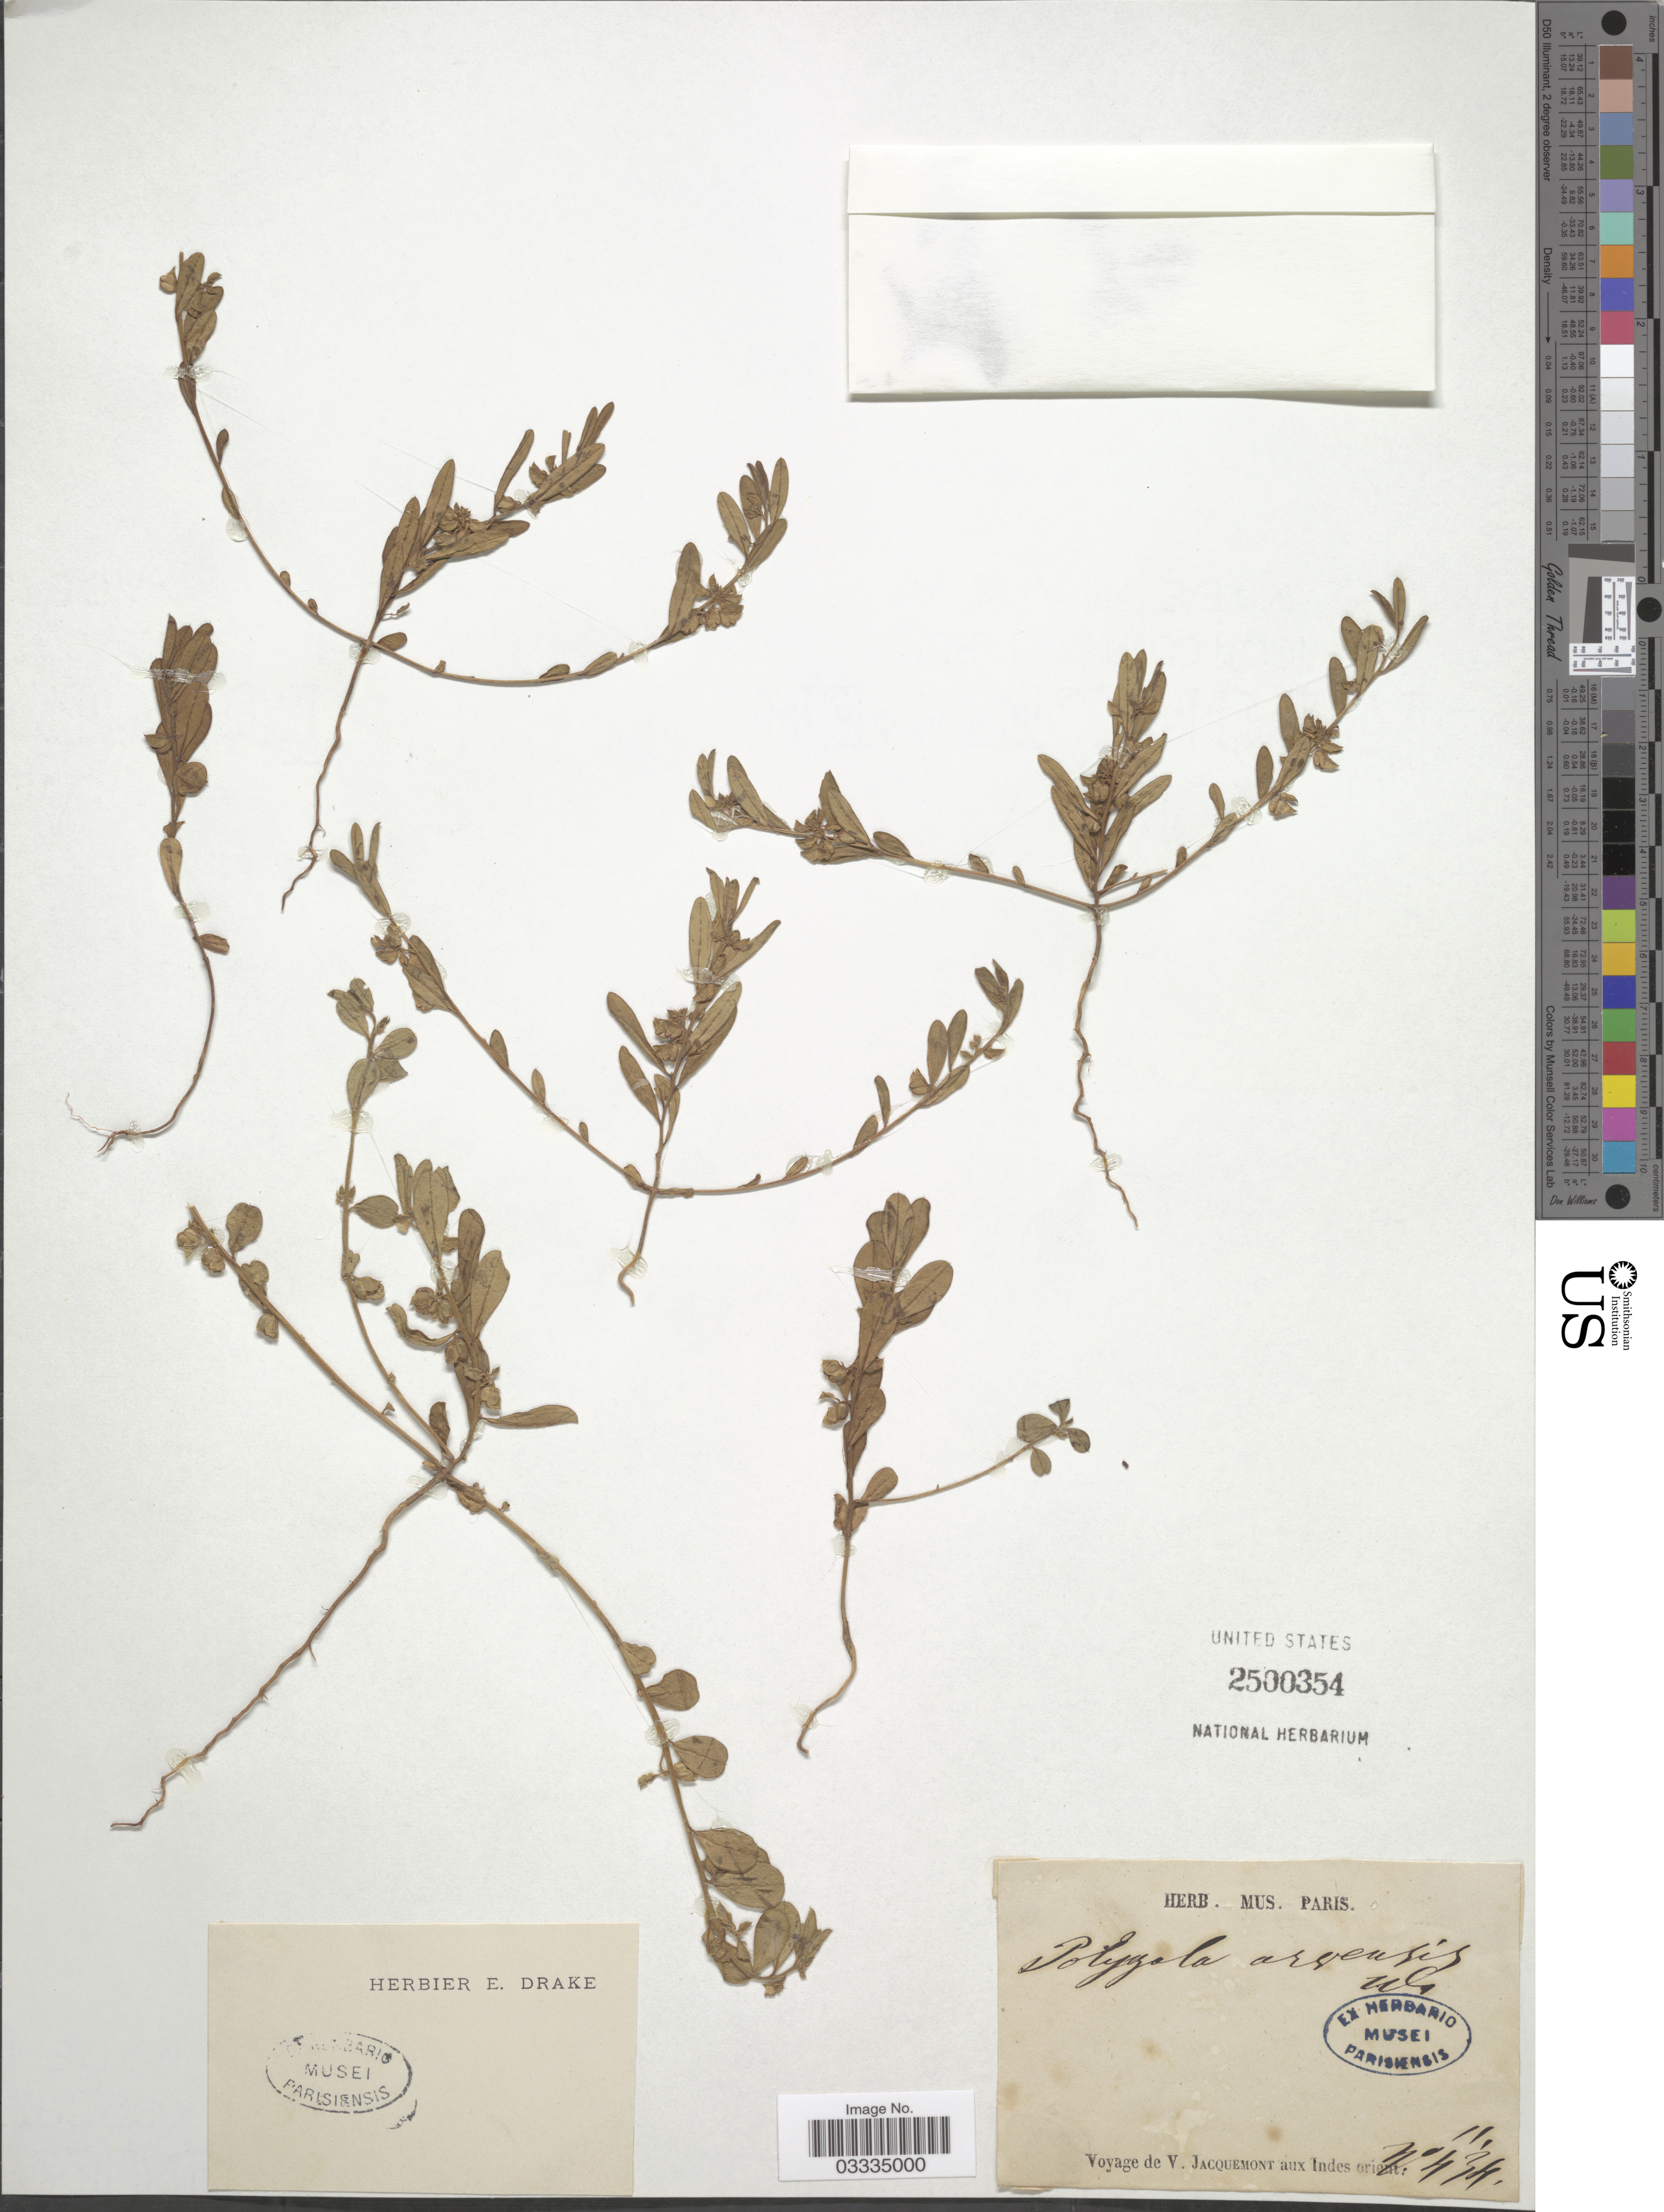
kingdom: Plantae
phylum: Tracheophyta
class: Magnoliopsida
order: Fabales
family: Polygalaceae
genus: Polygala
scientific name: Polygala arvensis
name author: Willd.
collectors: V. Jacquemont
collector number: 434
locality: Indes orient.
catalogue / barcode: US 2500354